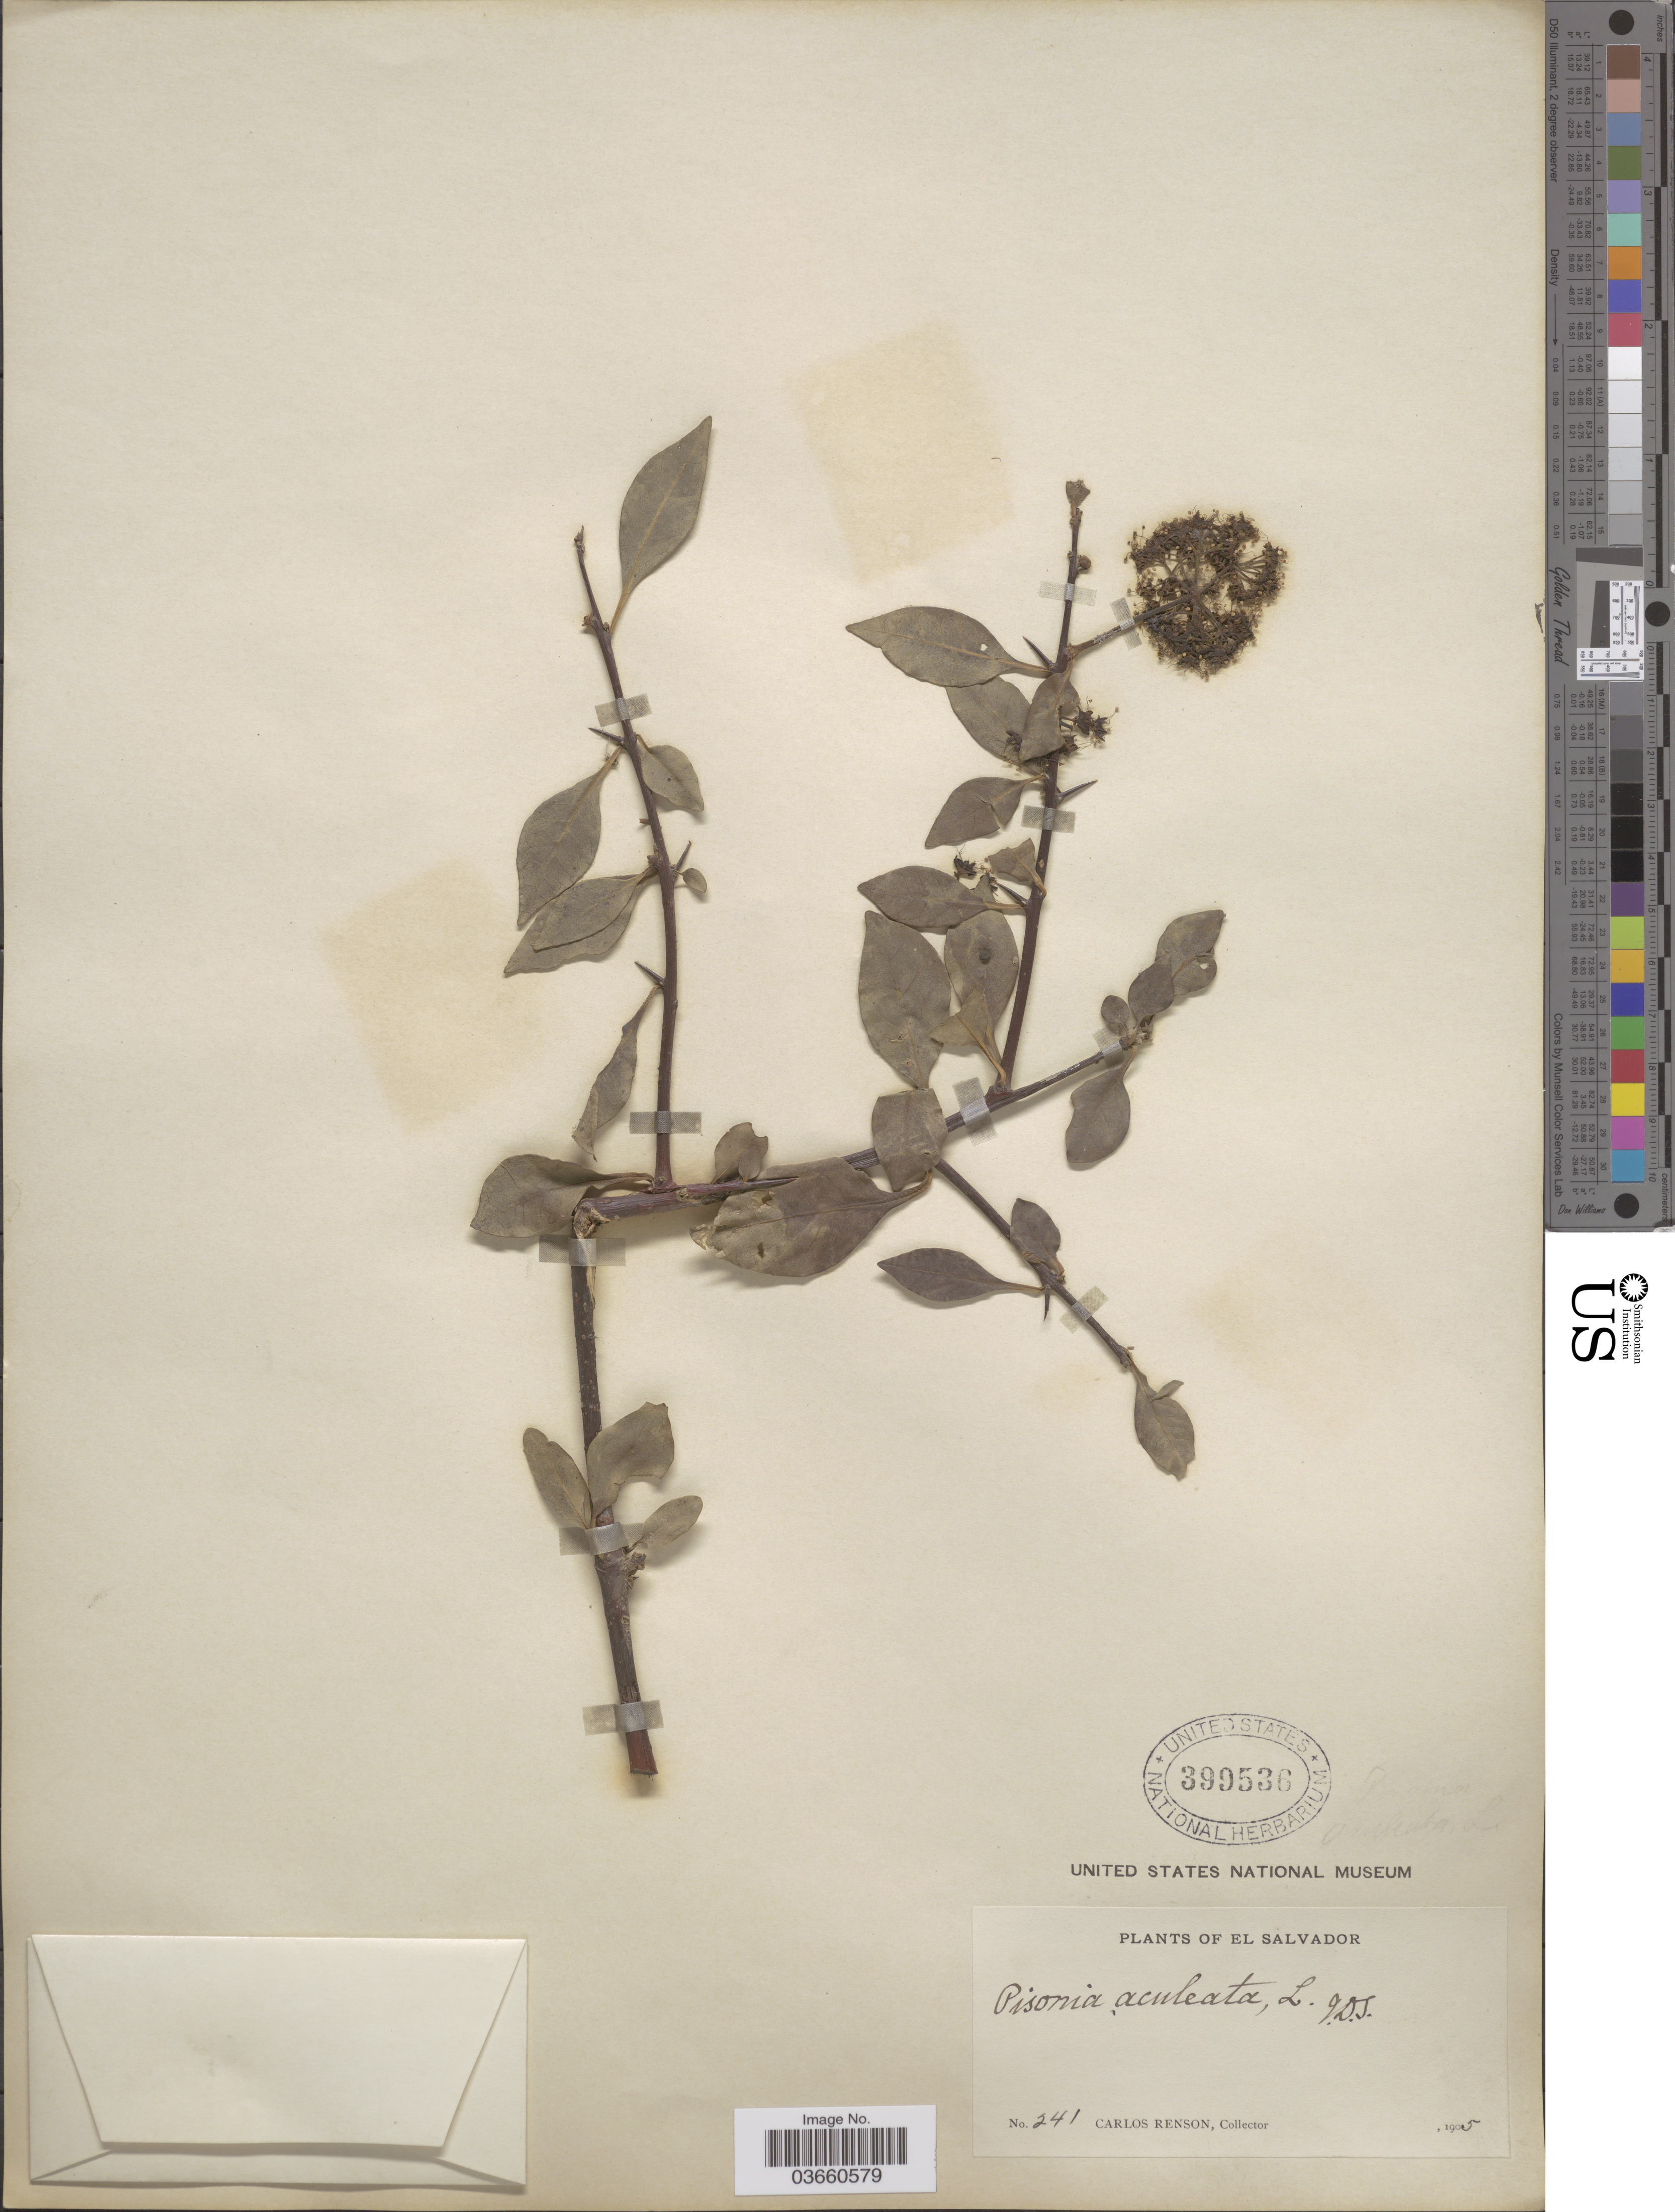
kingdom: Plantae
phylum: Tracheophyta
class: Magnoliopsida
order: Caryophyllales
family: Nyctaginaceae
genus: Pisonia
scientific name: Pisonia macranthocarpa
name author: (Donn. Sm.) Donn. Sm.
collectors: C. Renson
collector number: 241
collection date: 1905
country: El Salvador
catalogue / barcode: US 399536